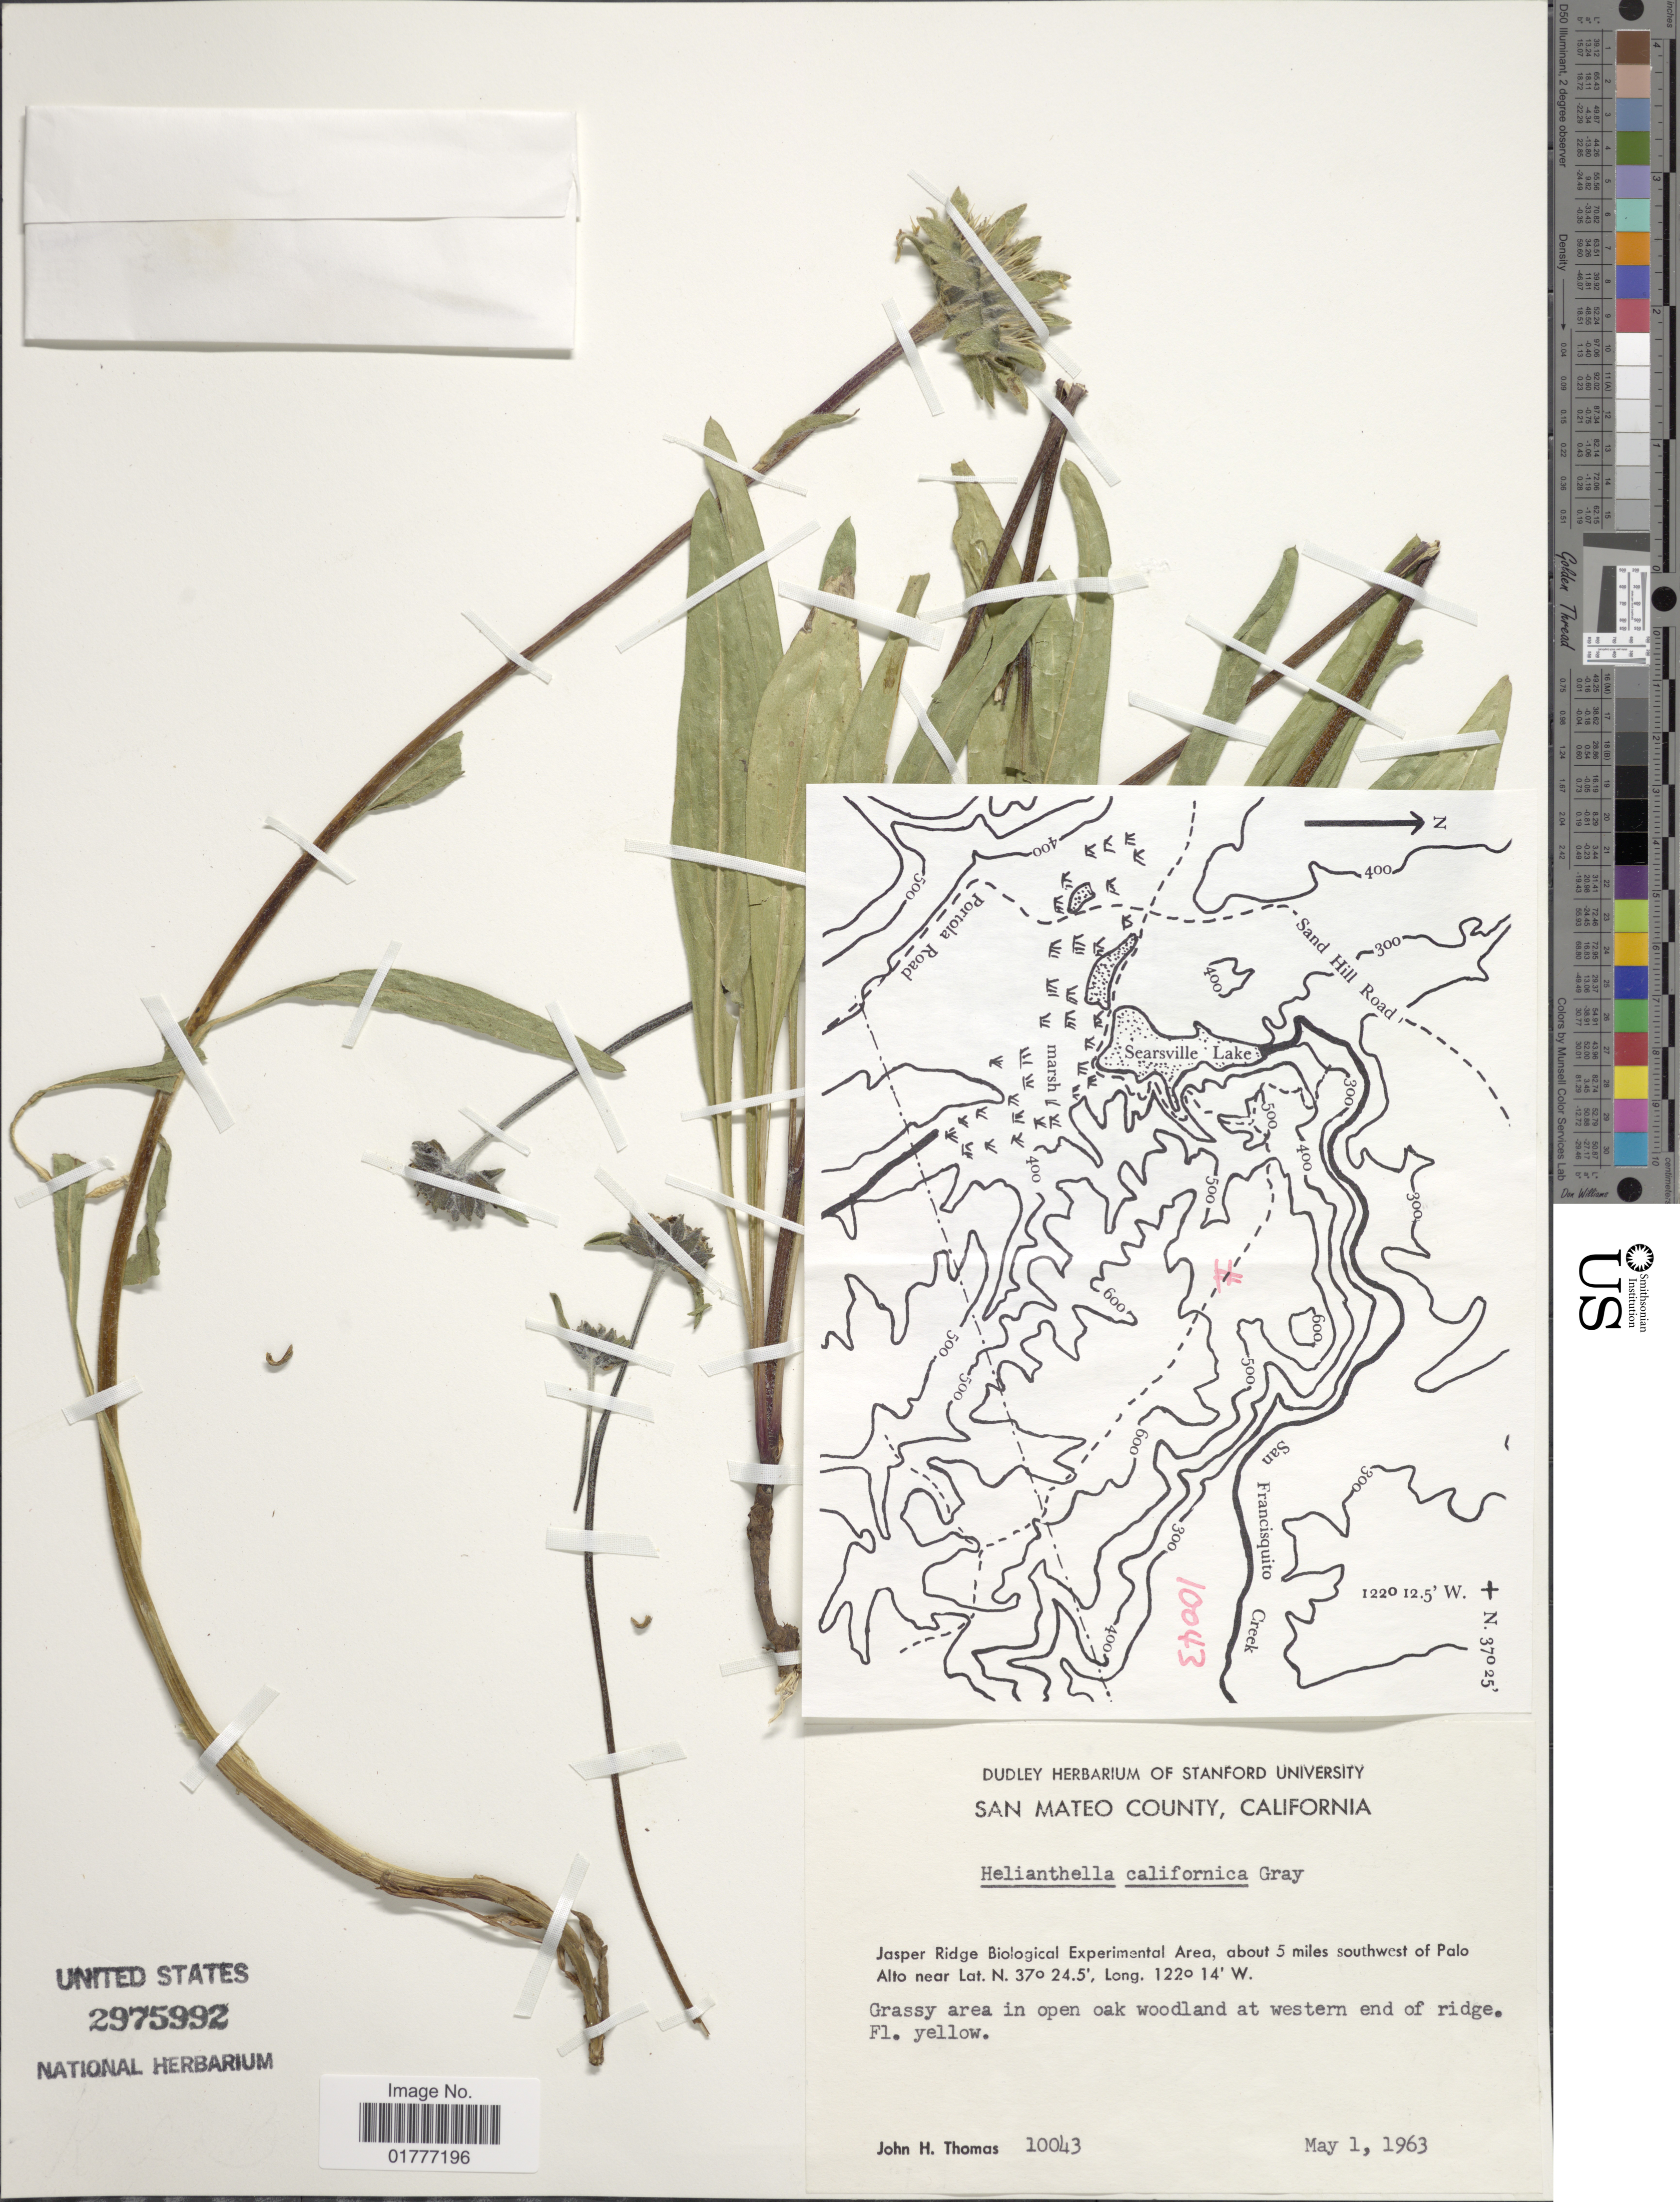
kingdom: Plantae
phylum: Tracheophyta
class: Magnoliopsida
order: Asterales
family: Asteraceae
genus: Helianthella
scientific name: Helianthella californica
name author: A. Gray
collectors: J. H. Thomas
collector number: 10043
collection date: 1963-05-01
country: United States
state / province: California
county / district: San Mateo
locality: San Mateo County. Jasper Ridge Biological Experimental Area, about 5 miles southwest of Palo Alto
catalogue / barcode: US 2975992